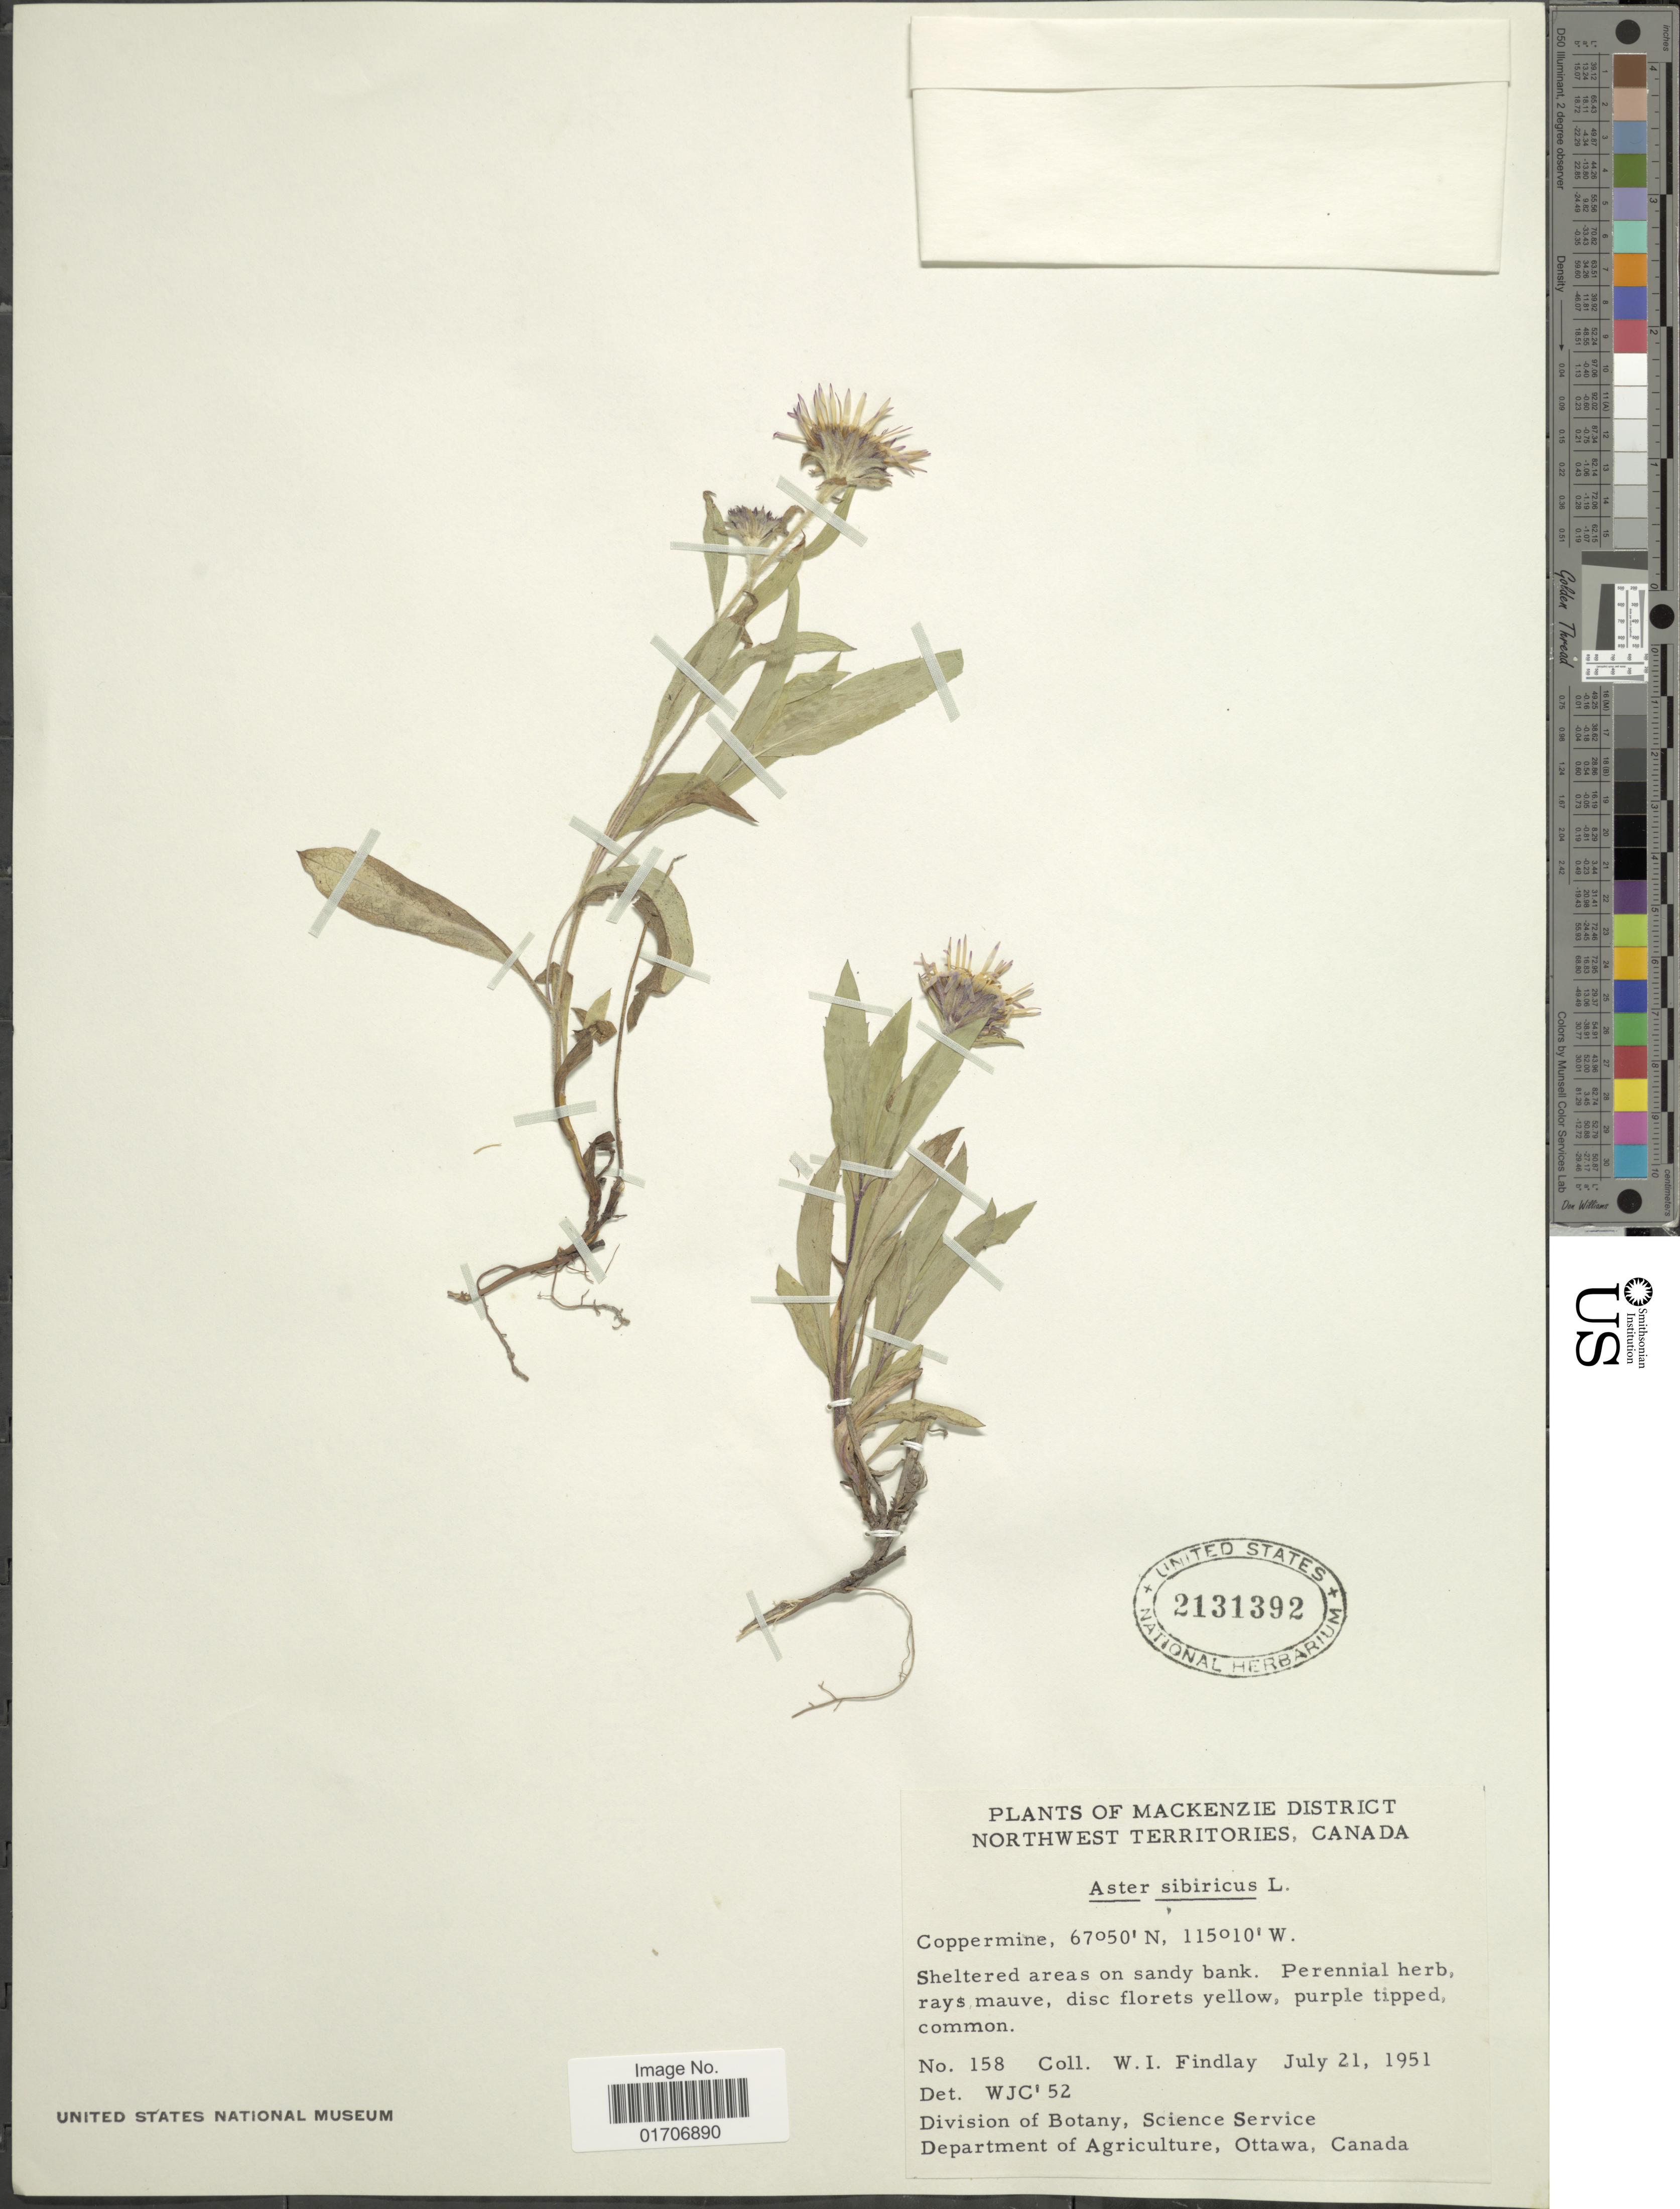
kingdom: Plantae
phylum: Tracheophyta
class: Magnoliopsida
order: Asterales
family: Asteraceae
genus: Eurybia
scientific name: Eurybia sibirica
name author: (L.) G.L. Nesom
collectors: W. Findlay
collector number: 158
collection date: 1951-07-21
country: Canada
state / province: Northwest Territories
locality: Mackenzie District. Northwest Territories, Canada. Coppermine.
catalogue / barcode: US 2131392